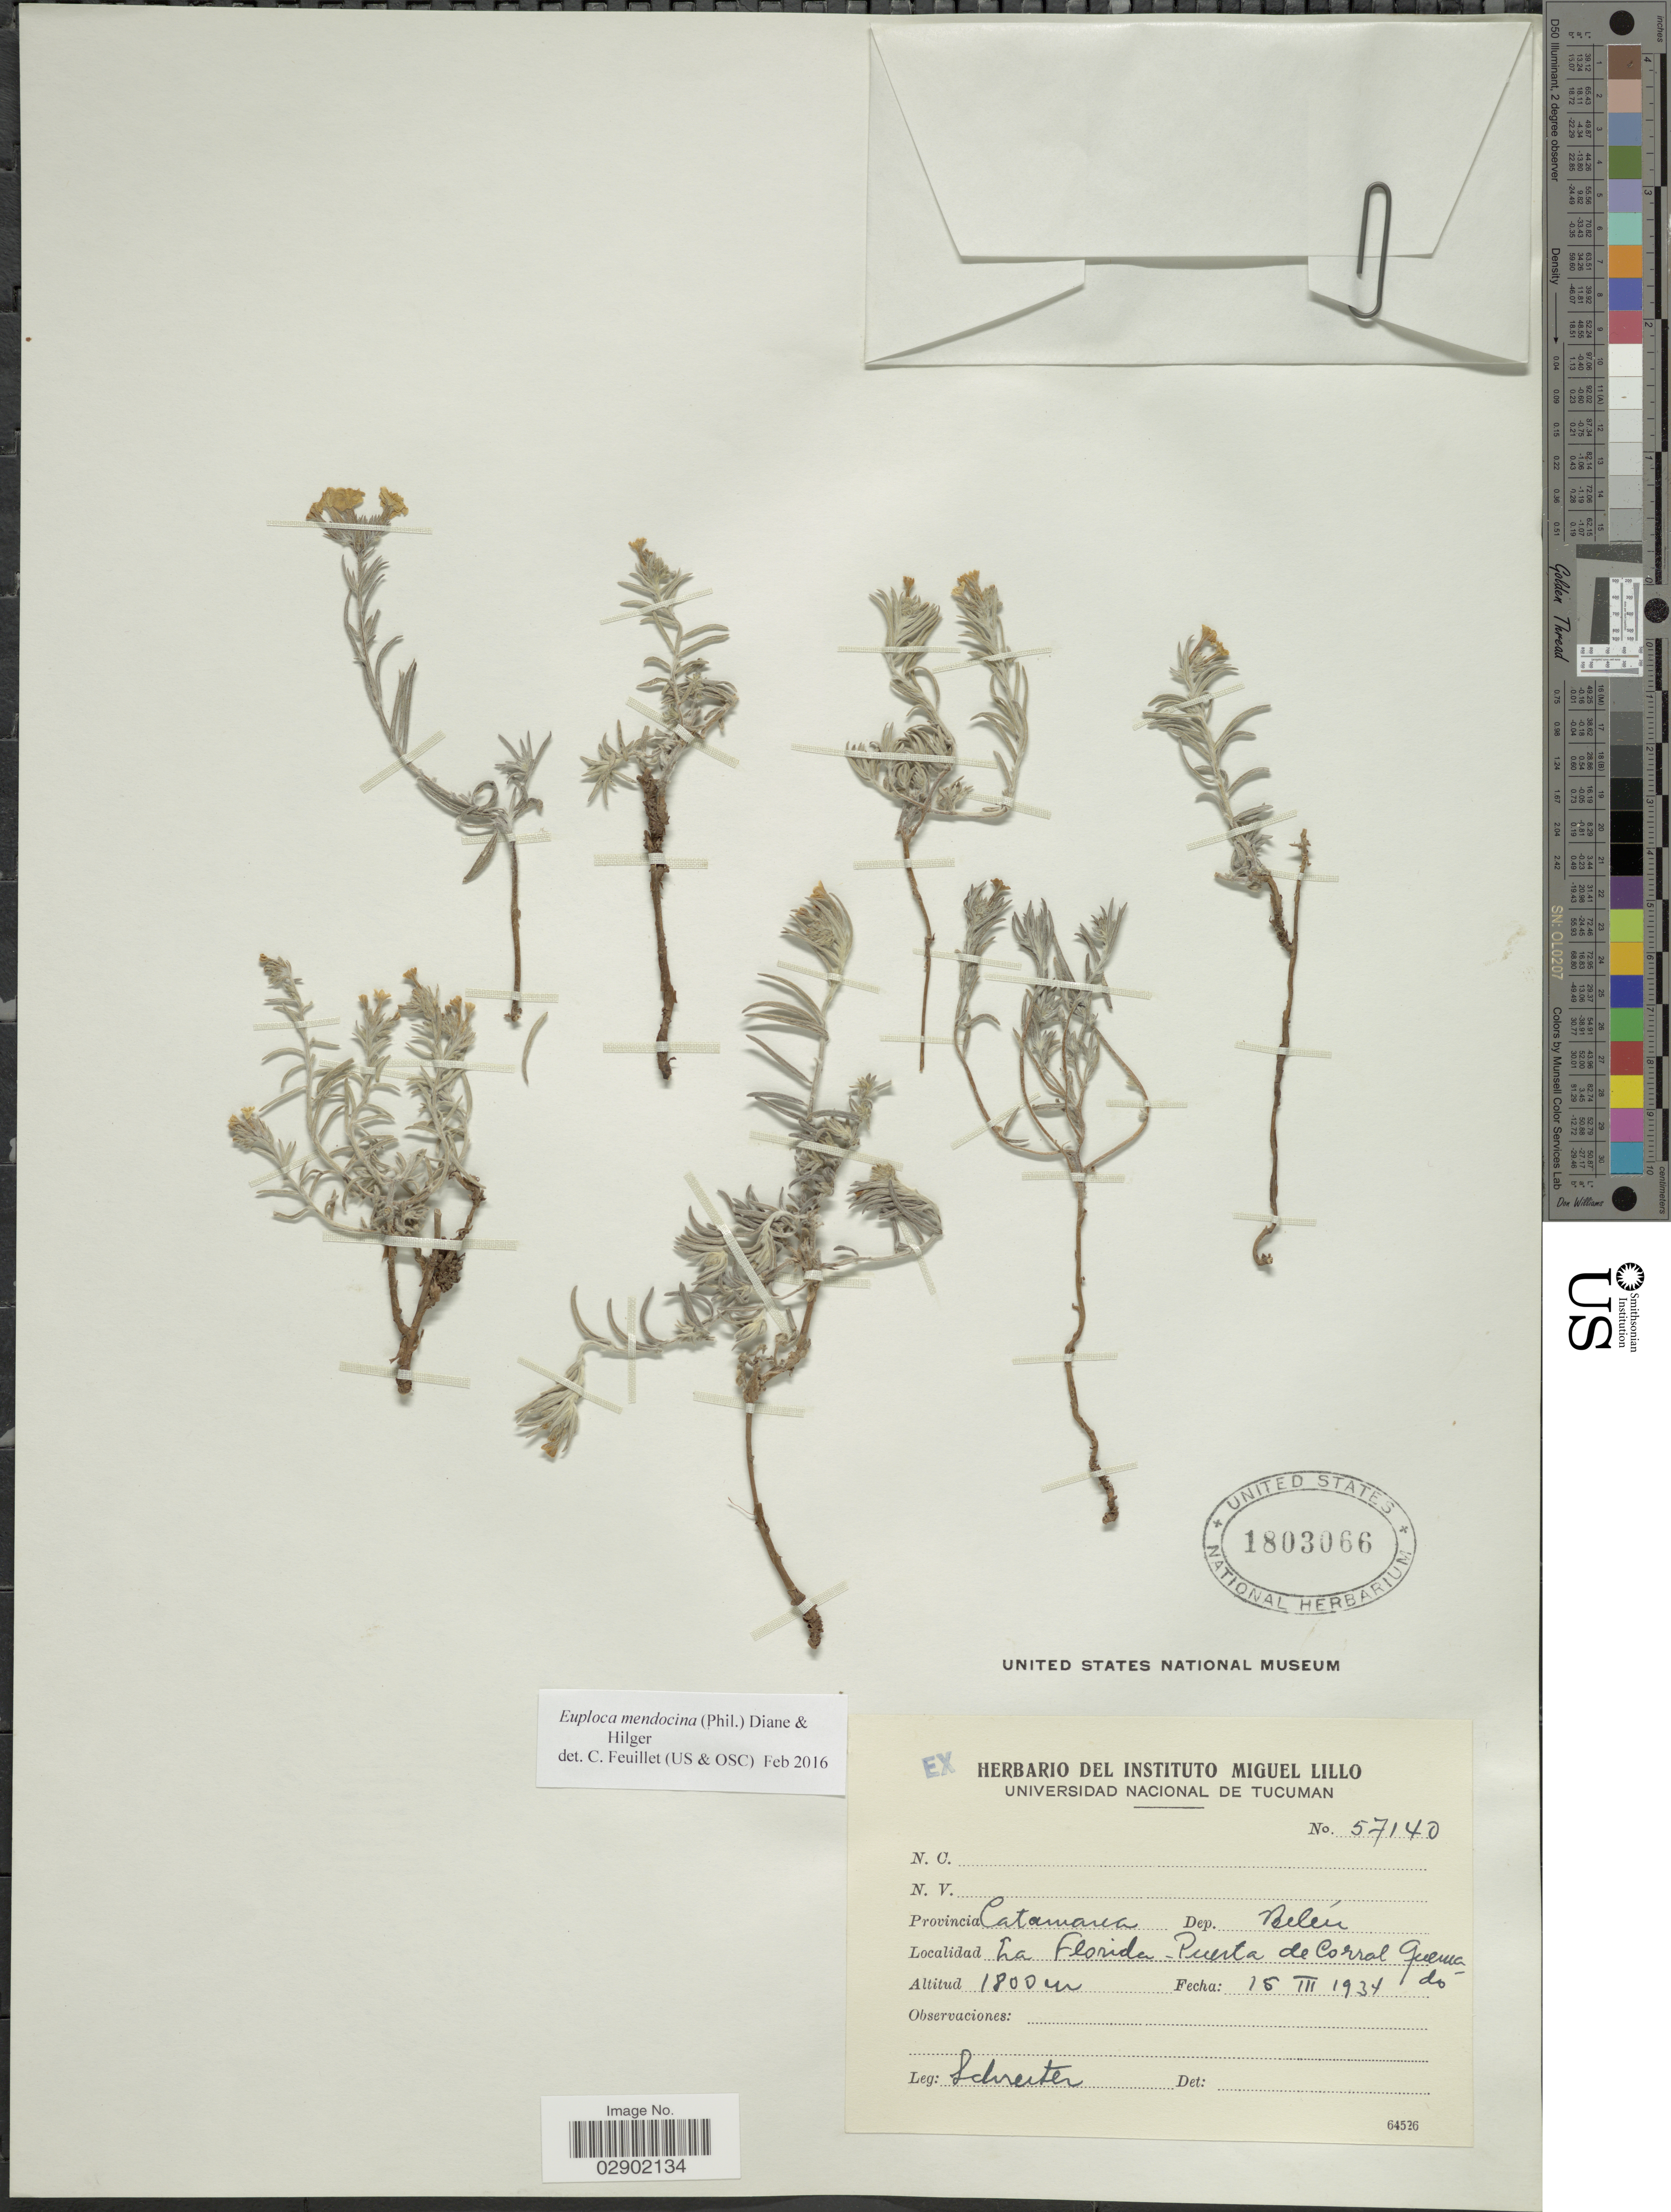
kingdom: Plantae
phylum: Tracheophyta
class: Magnoliopsida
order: Boraginales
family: Heliotropiaceae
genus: Euploca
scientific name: Euploca mendocina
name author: (Phil.) Diane & Hilger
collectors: -. Schreiter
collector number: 57140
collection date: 1934-03-15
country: Argentina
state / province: Catamarca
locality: Dep. Belén. La Florida - Puerta de Corral Quemado.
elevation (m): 1800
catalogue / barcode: US 1803066